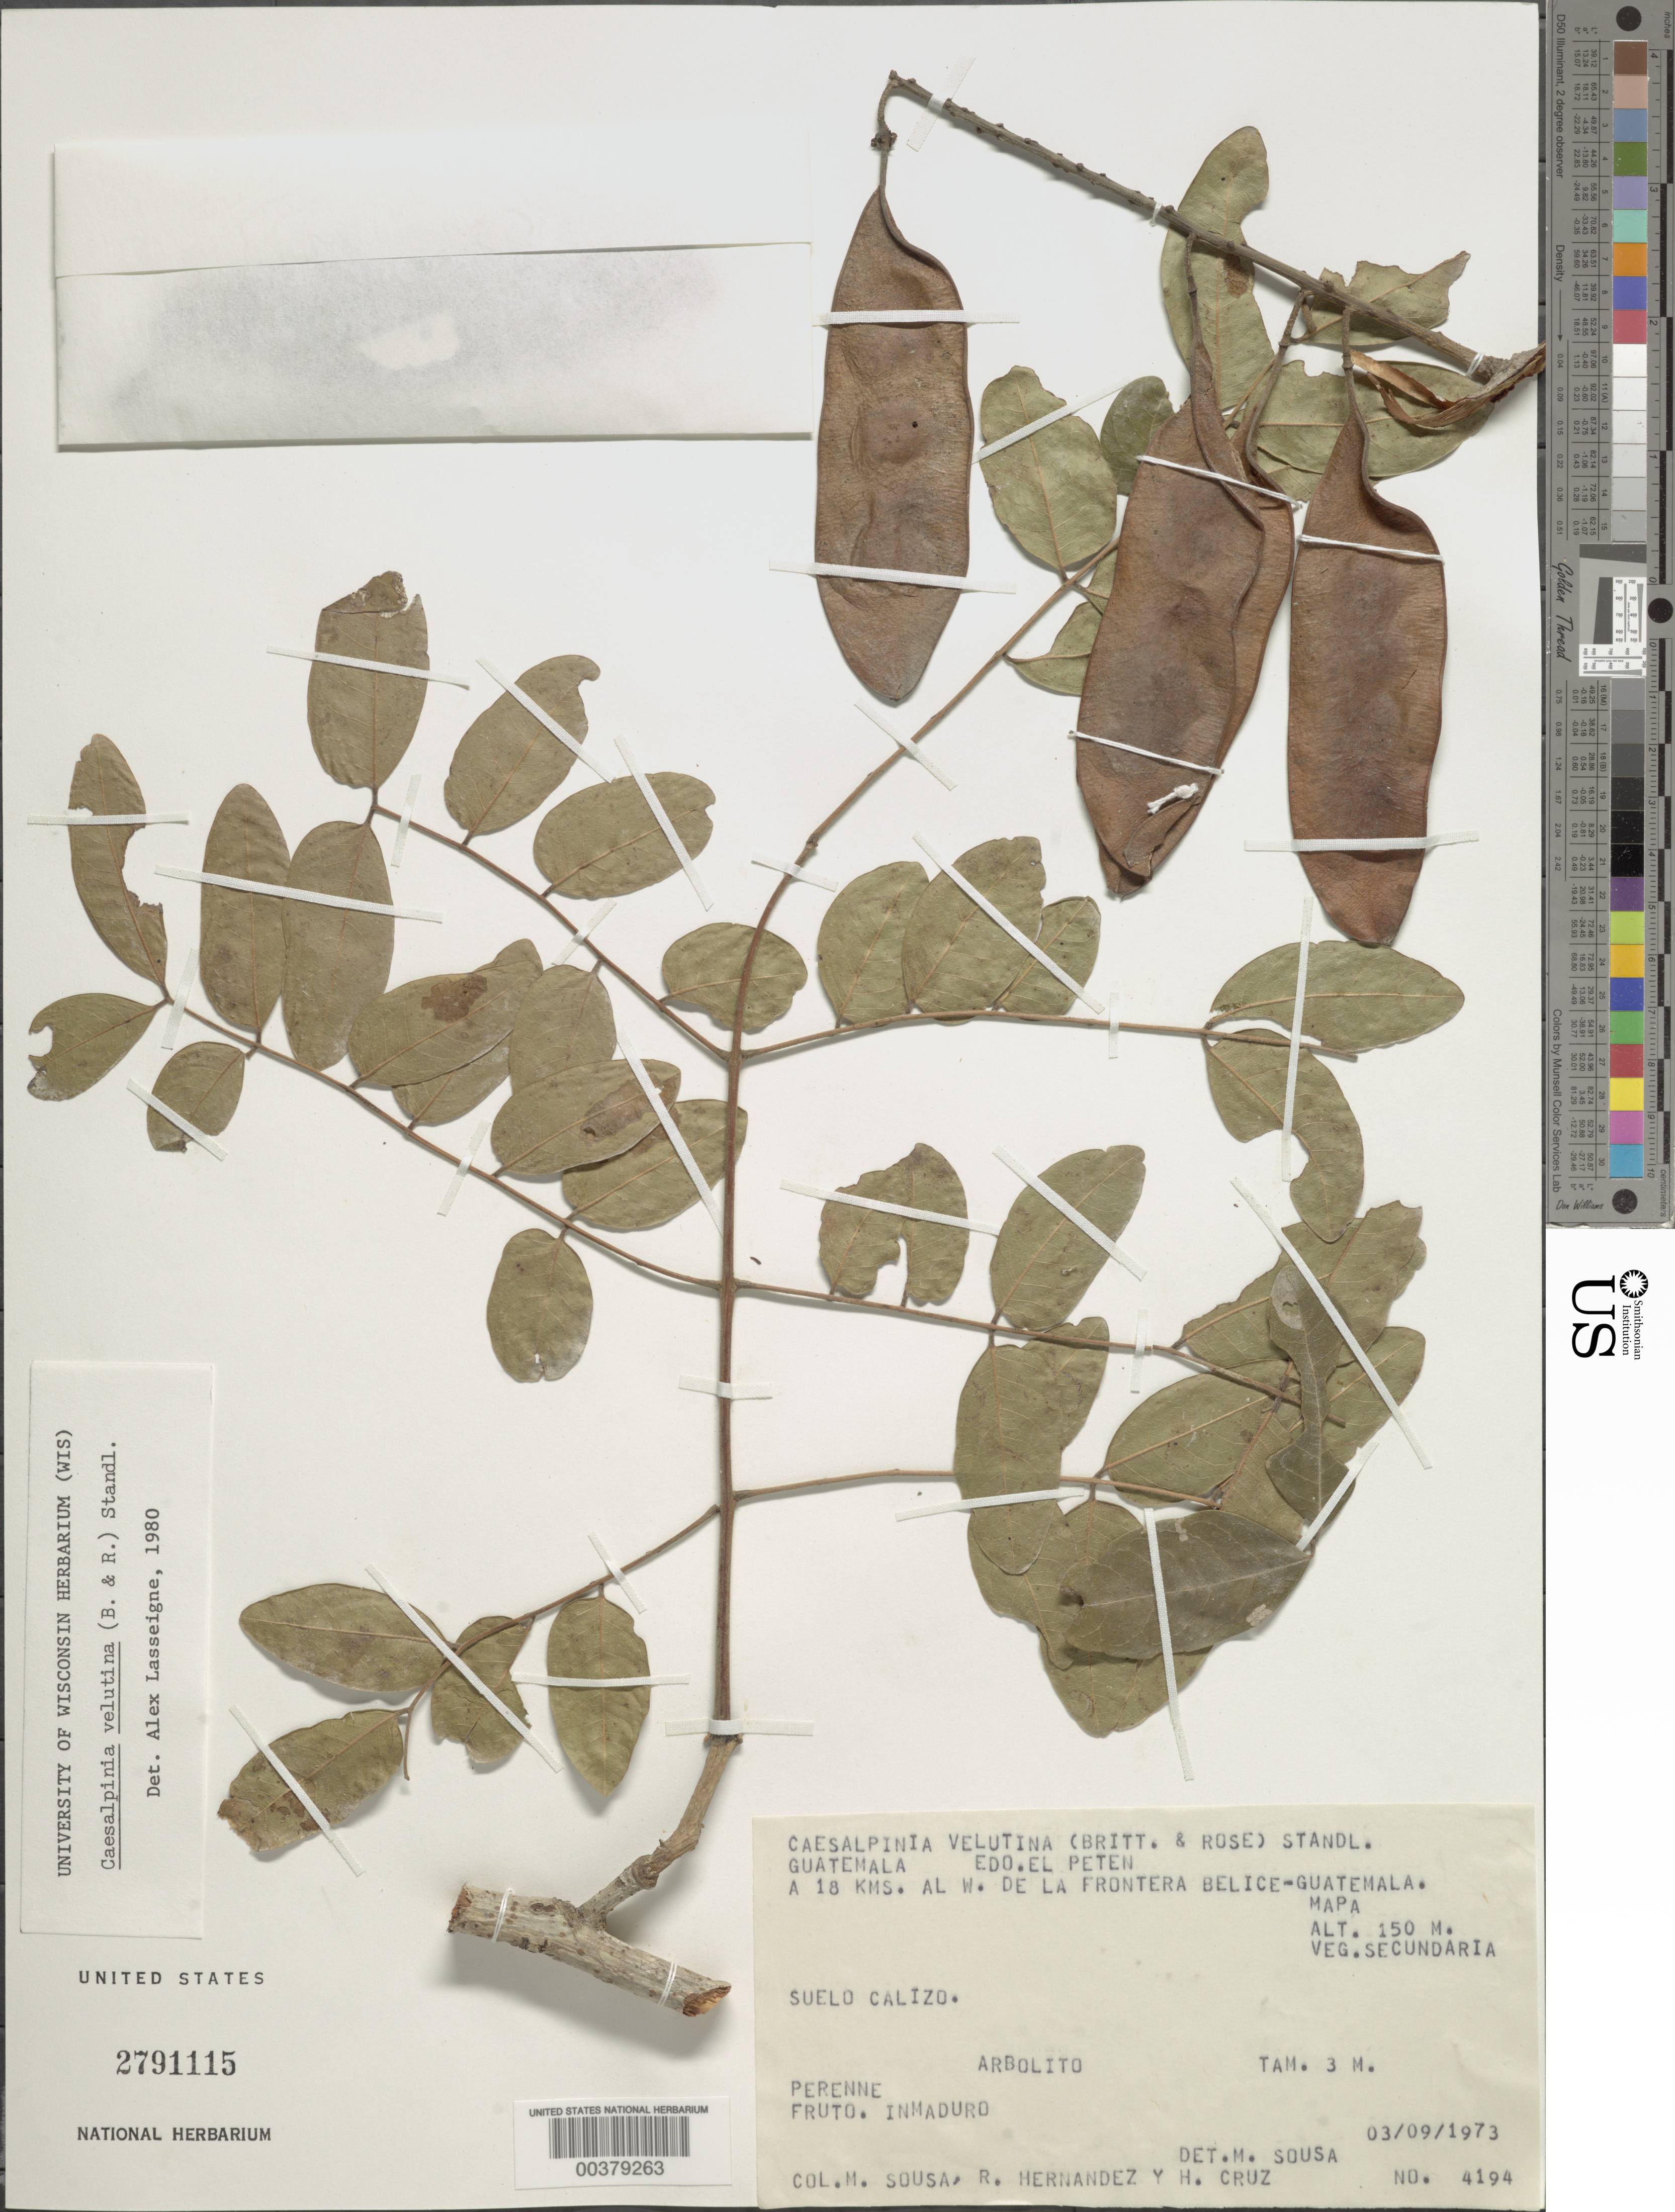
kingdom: Plantae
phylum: Tracheophyta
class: Magnoliopsida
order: Fabales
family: Fabaceae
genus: Coulteria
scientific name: Coulteria velutina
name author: (Britton & Rose) Sotuyo & G.P. Lewis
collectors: M. Sousa S., R. Hernandez M. & H. Cruz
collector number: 4194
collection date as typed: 03 Sep 1973 or 09 Mar 1973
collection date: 1973-03-09 or 1973-09-03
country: Guatemala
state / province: El Petén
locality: A 18 km al W de la frontera Belice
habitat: Veg. secundaria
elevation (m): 150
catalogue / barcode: US 2791115